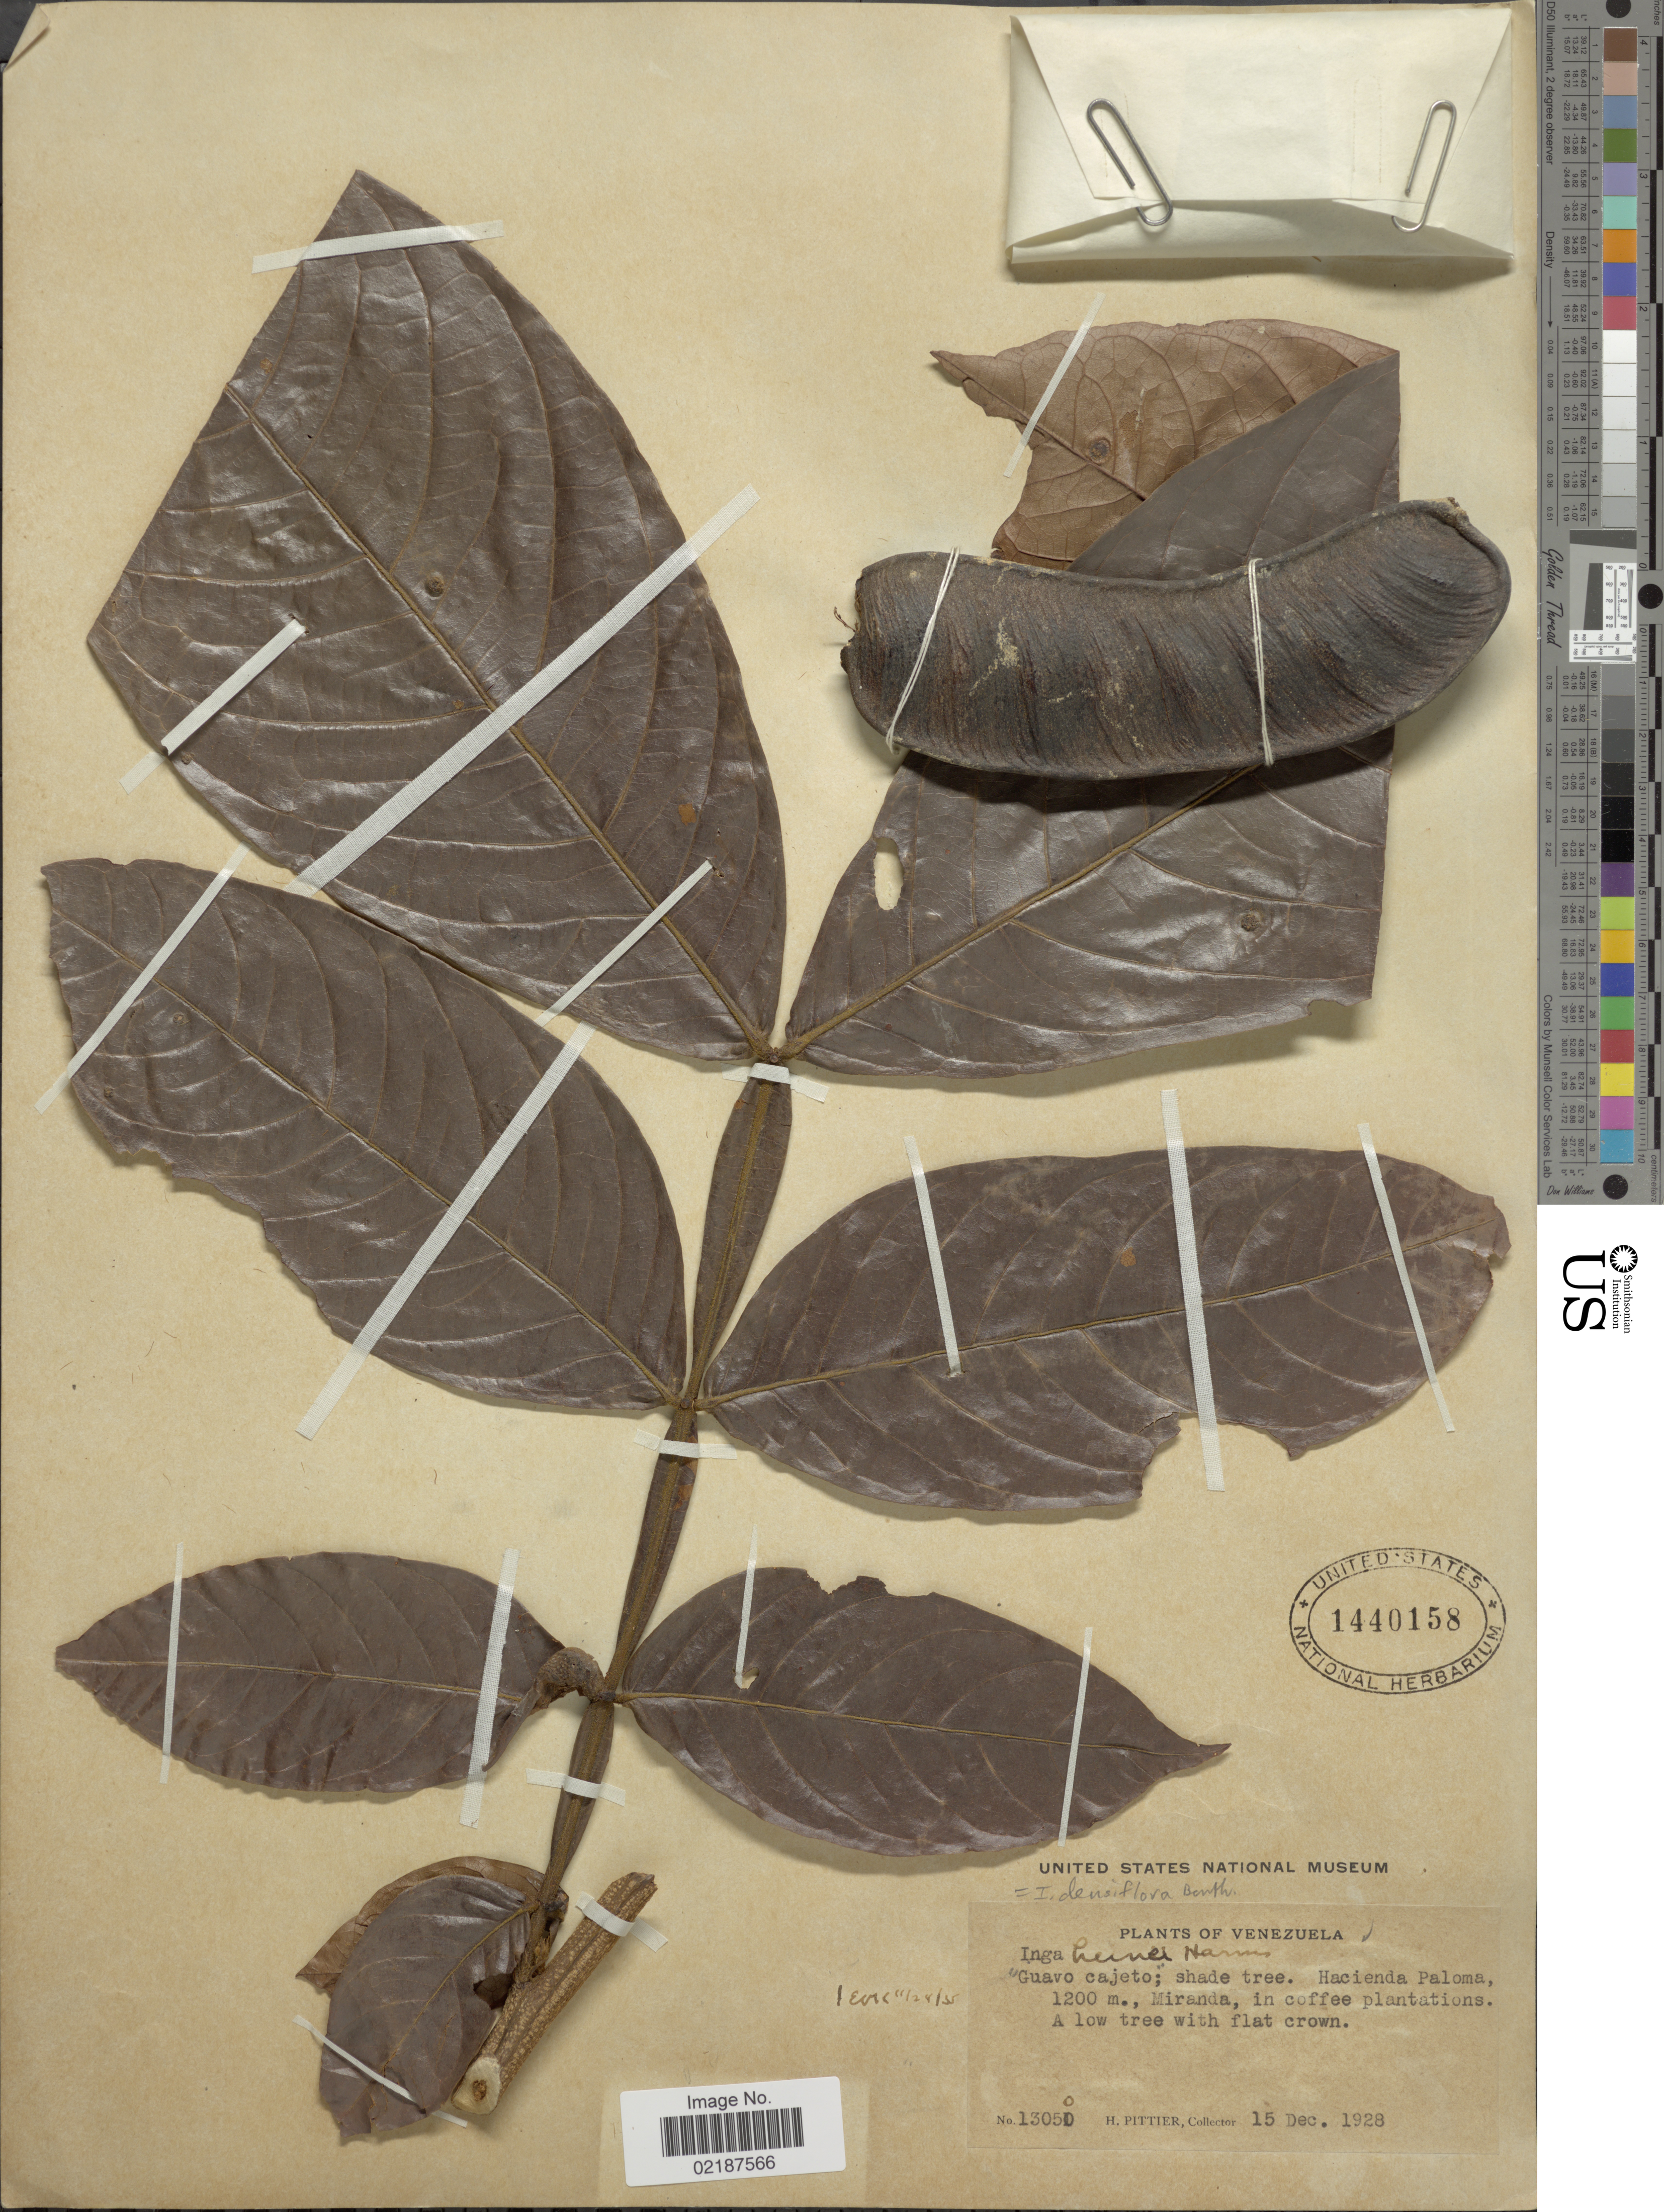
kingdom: Plantae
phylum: Tracheophyta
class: Magnoliopsida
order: Fabales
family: Fabaceae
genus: Inga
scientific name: Inga densiflora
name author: Benth.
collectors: H. F. Pittier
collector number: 13050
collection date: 1928-12-15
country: Venezuela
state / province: Miranda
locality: Hacienda Paloma, in coffee plantations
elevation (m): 1200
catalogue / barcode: US 1440158